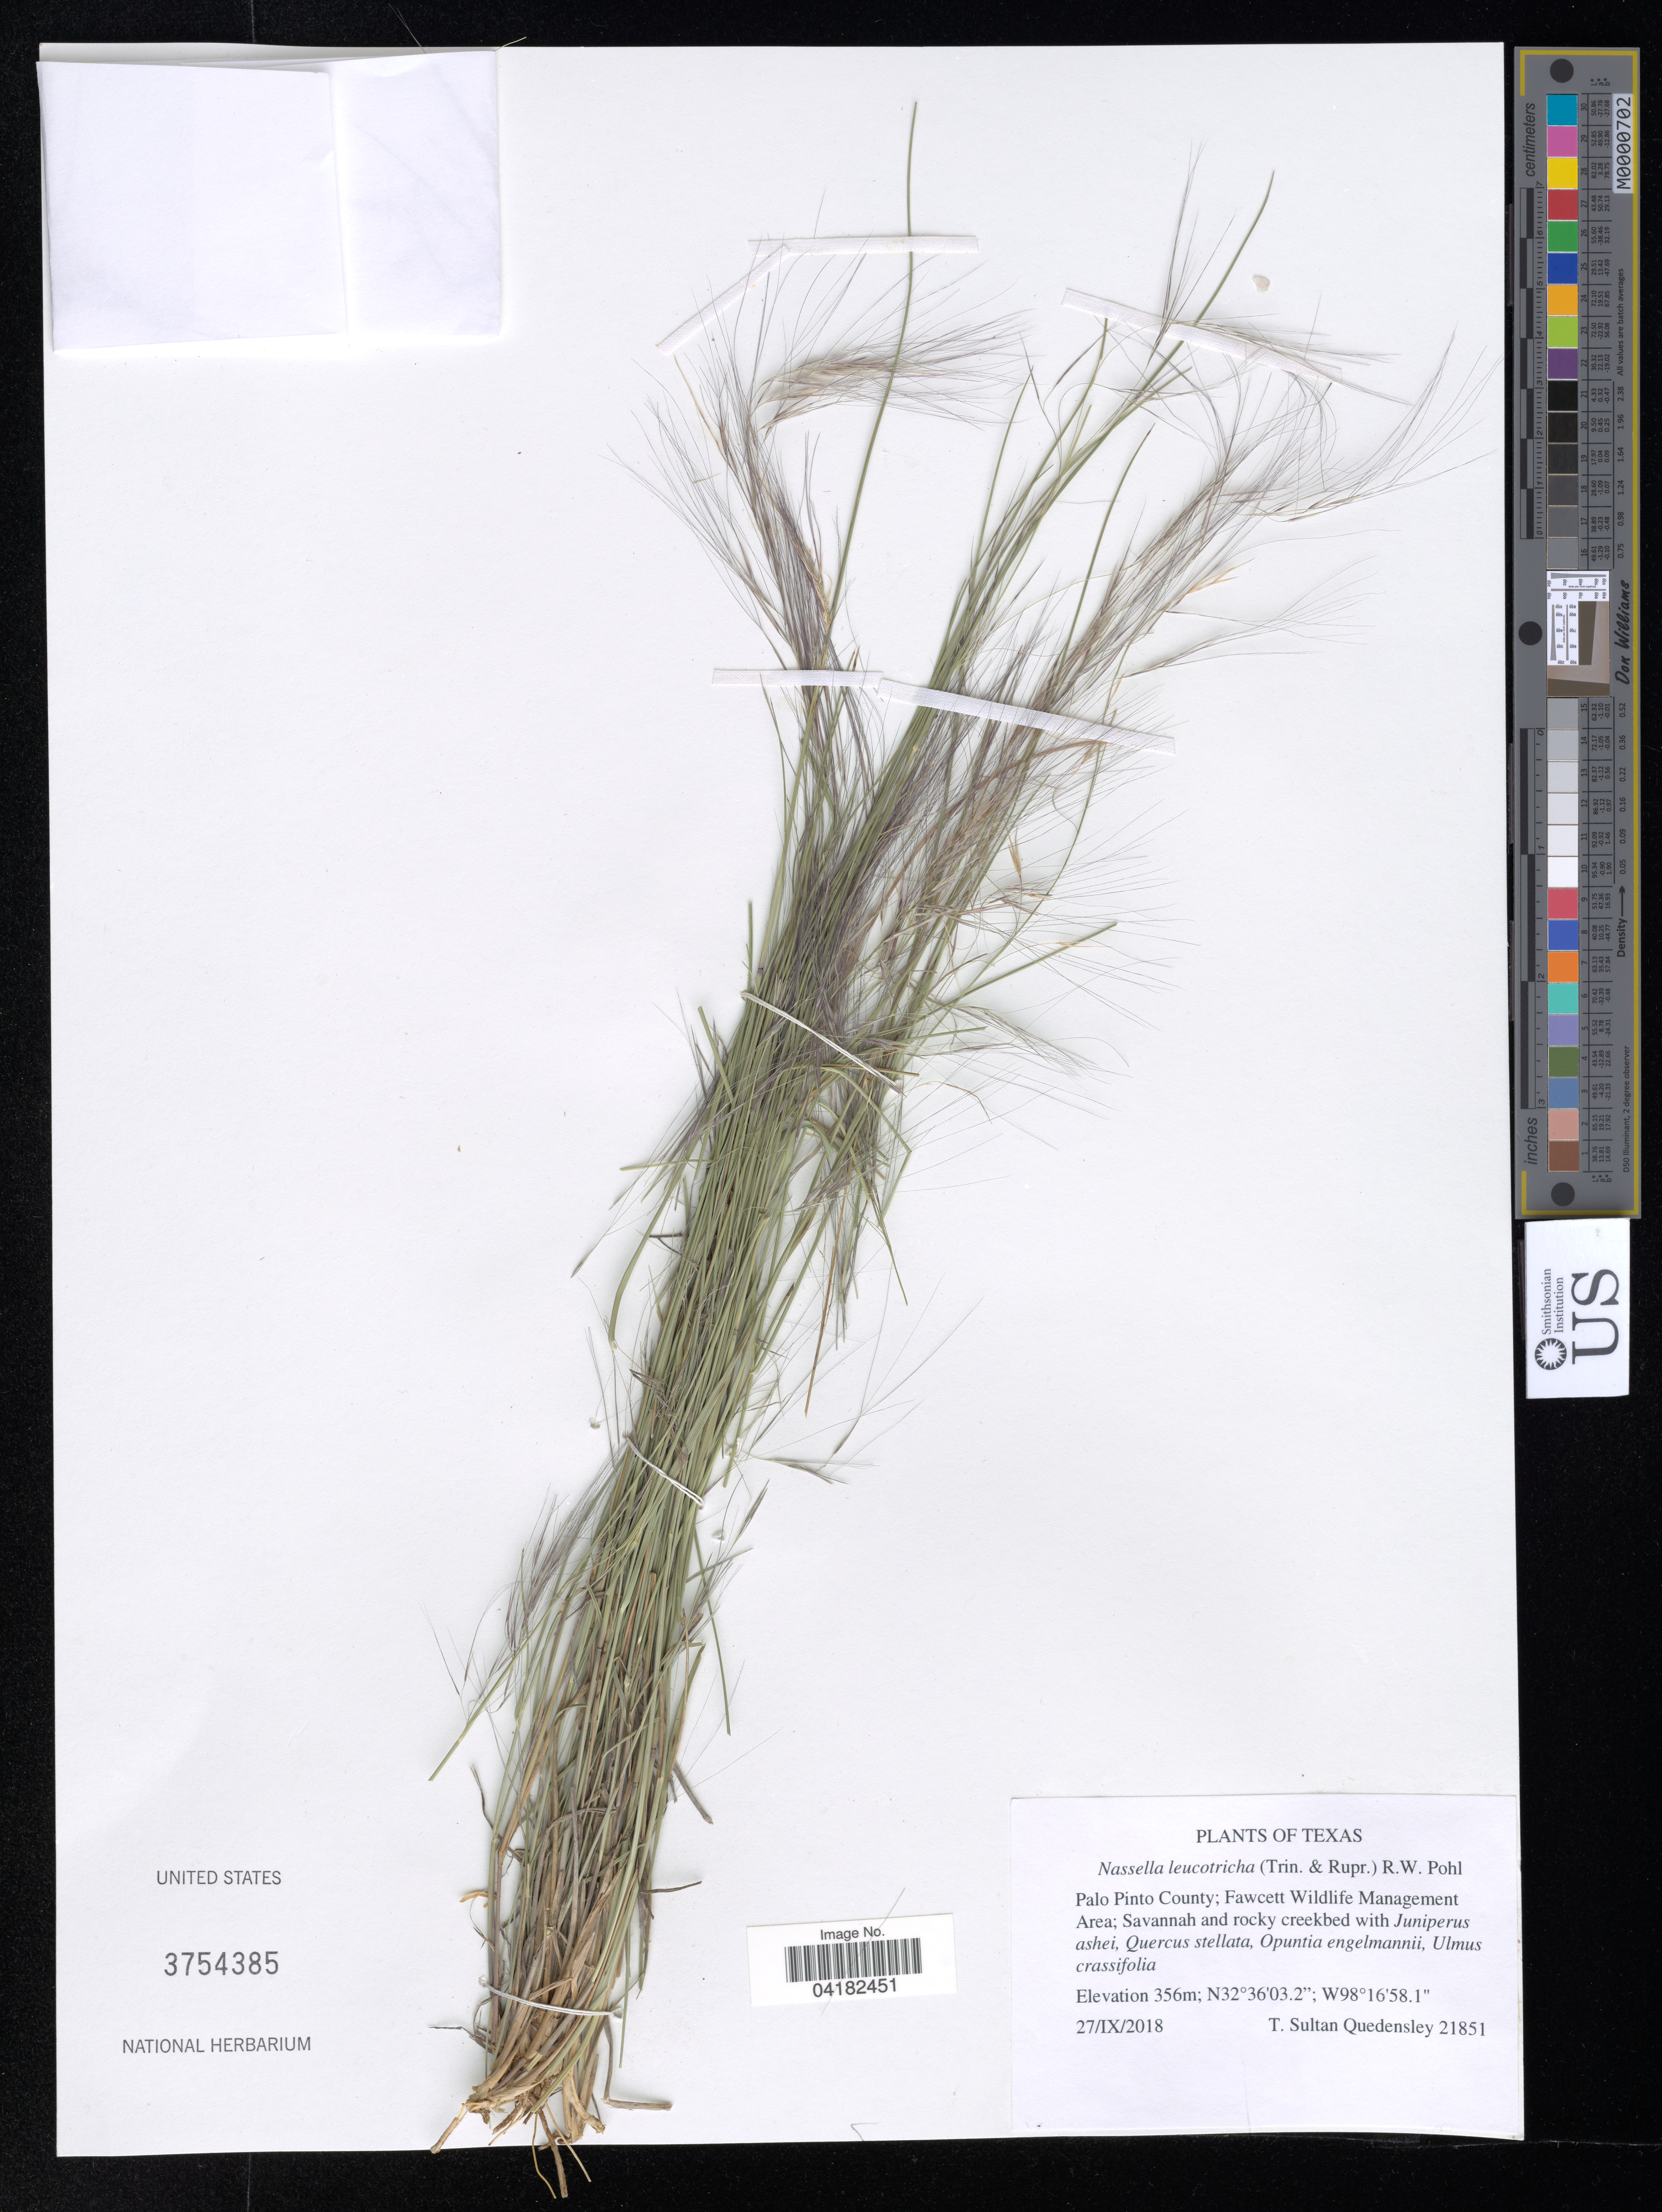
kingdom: Plantae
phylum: Tracheophyta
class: Liliopsida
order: Poales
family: Poaceae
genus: Aristida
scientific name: Aristida sp.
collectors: T. S. Quedensley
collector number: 21851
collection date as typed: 27 Sep 2018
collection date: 2018-09-27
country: United States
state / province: Texas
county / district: Palo Pinto County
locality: Fawcett Wildlife Management Area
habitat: Savannah and rocky creekbed with Juniperus ashei, Quercus stellata, Opuntia engelmannii, Ulmus crassifolia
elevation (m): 356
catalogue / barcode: US 3754385